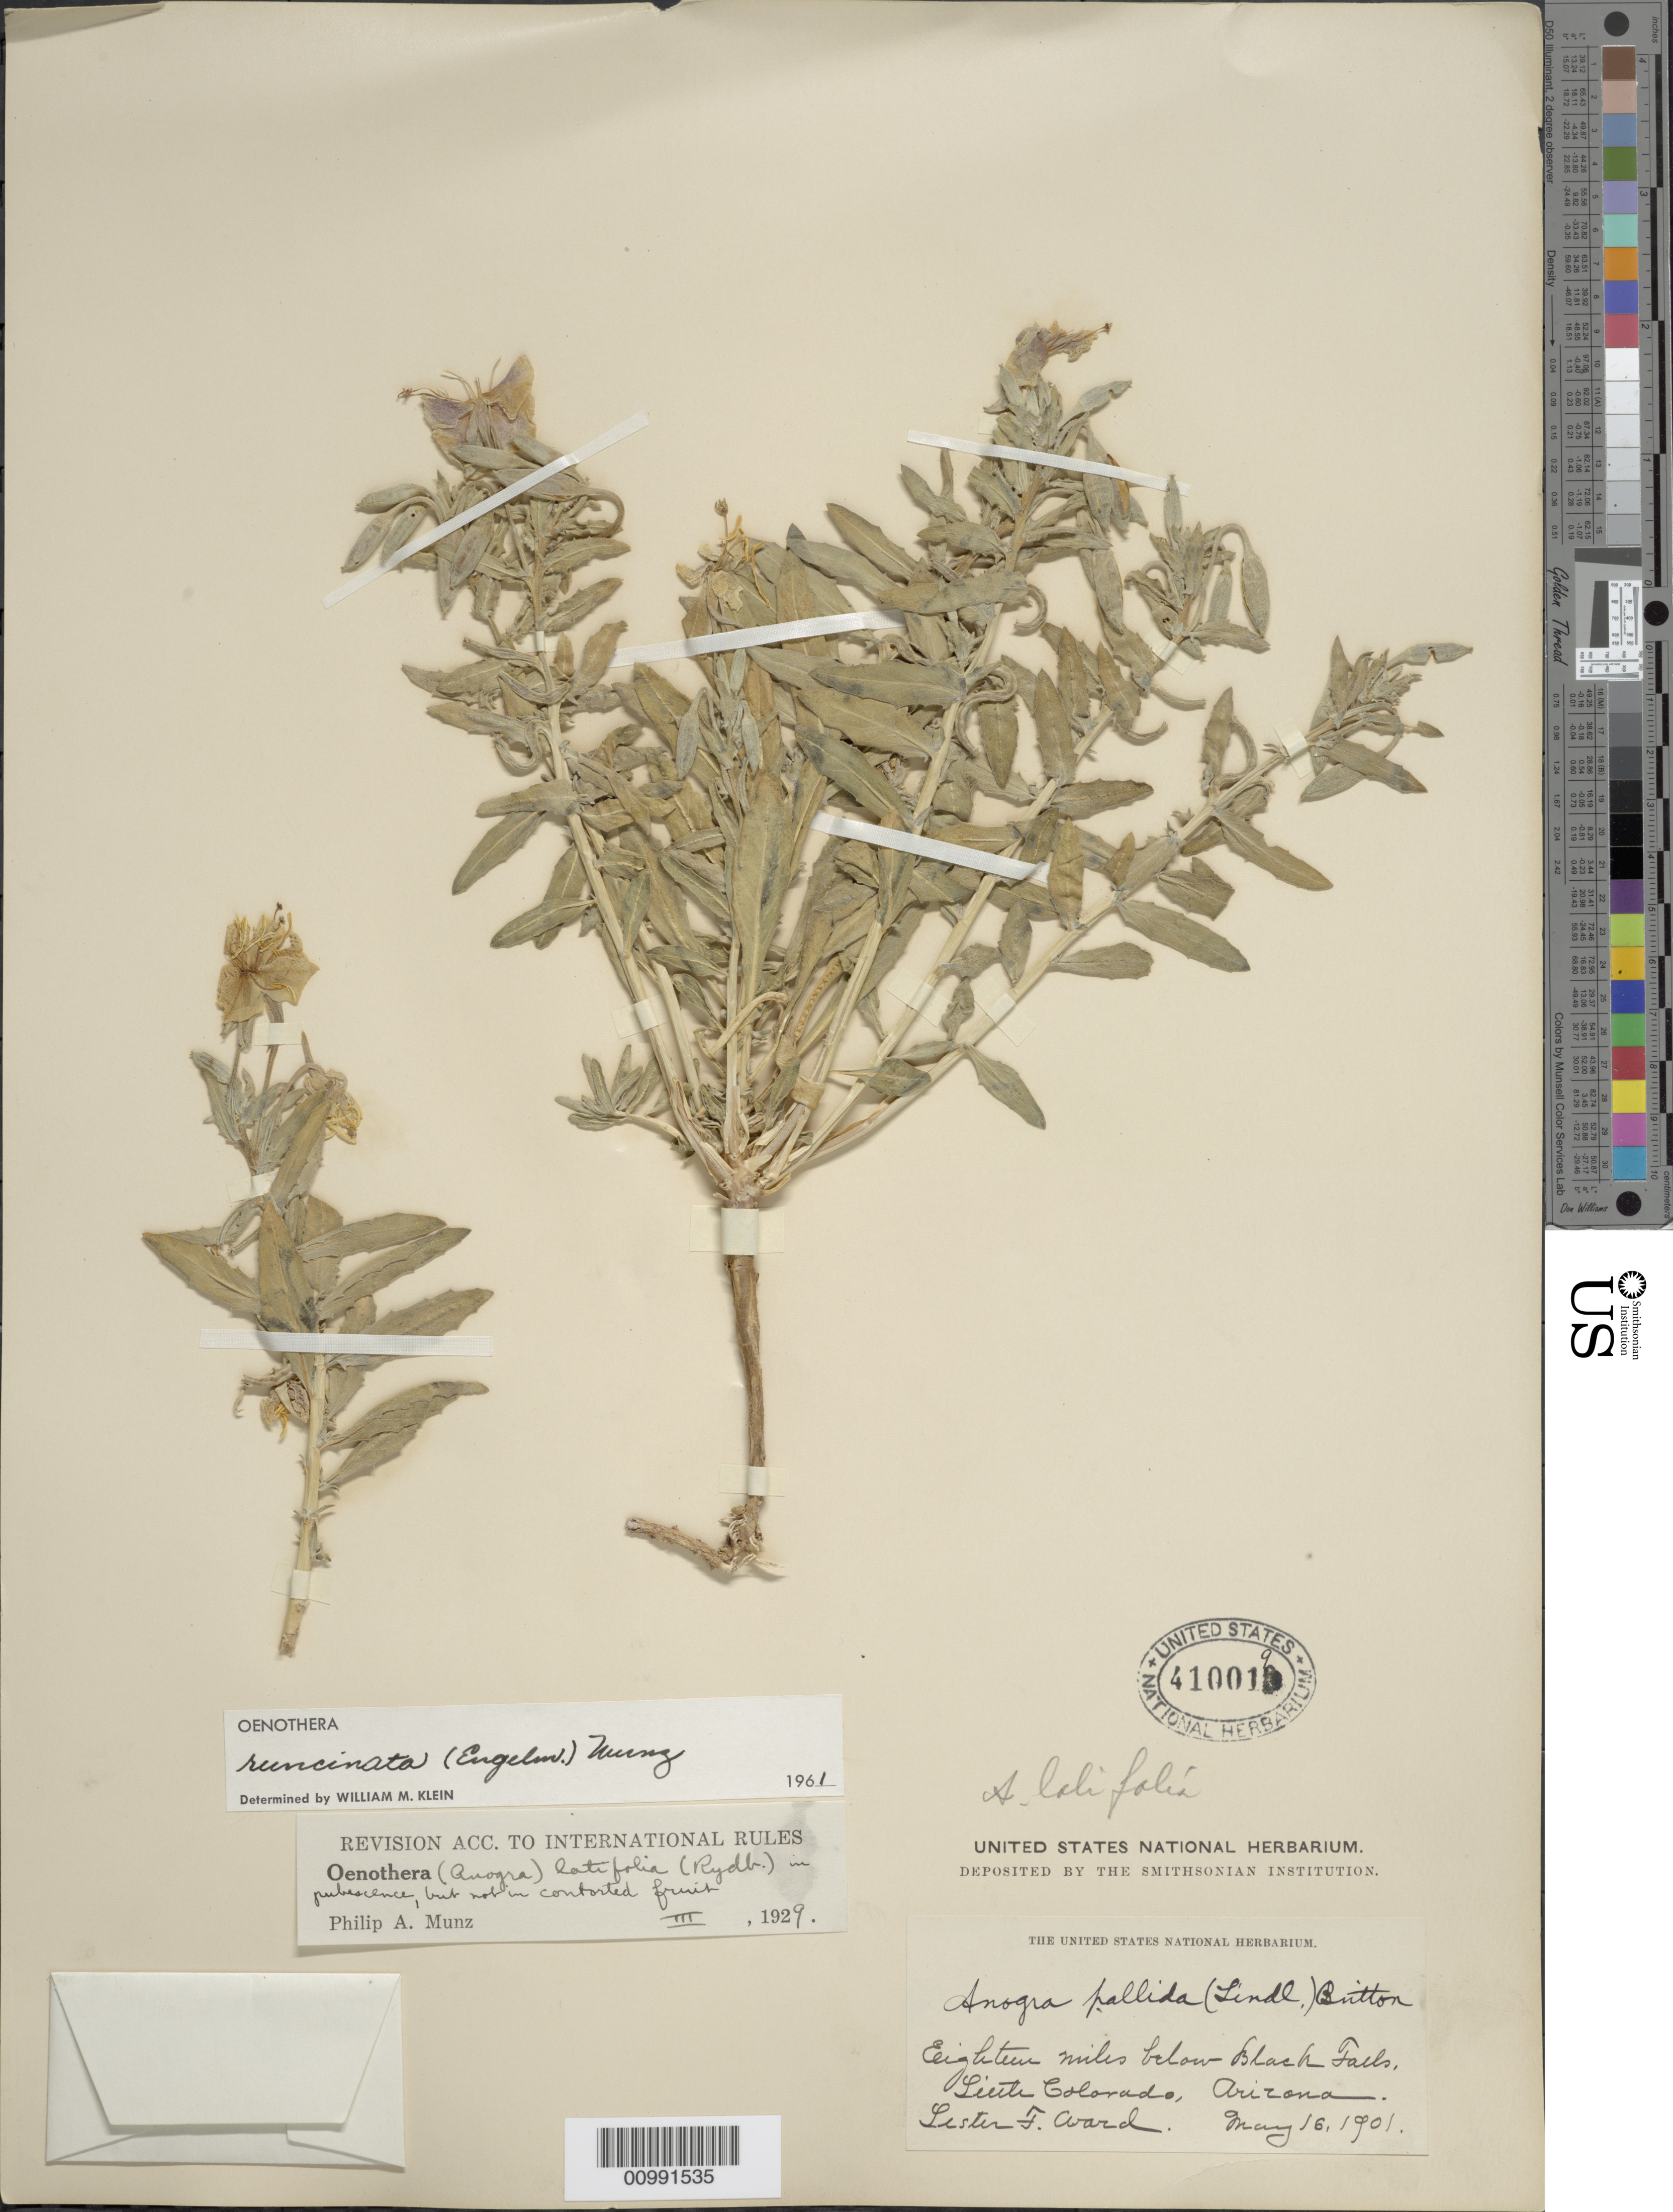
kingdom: Plantae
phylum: Tracheophyta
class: Magnoliopsida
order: Myrtales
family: Onagraceae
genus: Oenothera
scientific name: Oenothera pallida subsp. runcinata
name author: (Engelm.) Munz & W.M. Klein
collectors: L. F. Ward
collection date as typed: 16 May 1901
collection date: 1901-05-16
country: United States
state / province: Arizona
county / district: Navajo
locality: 18 miles below black falls, Little Colorado.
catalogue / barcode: US 410019